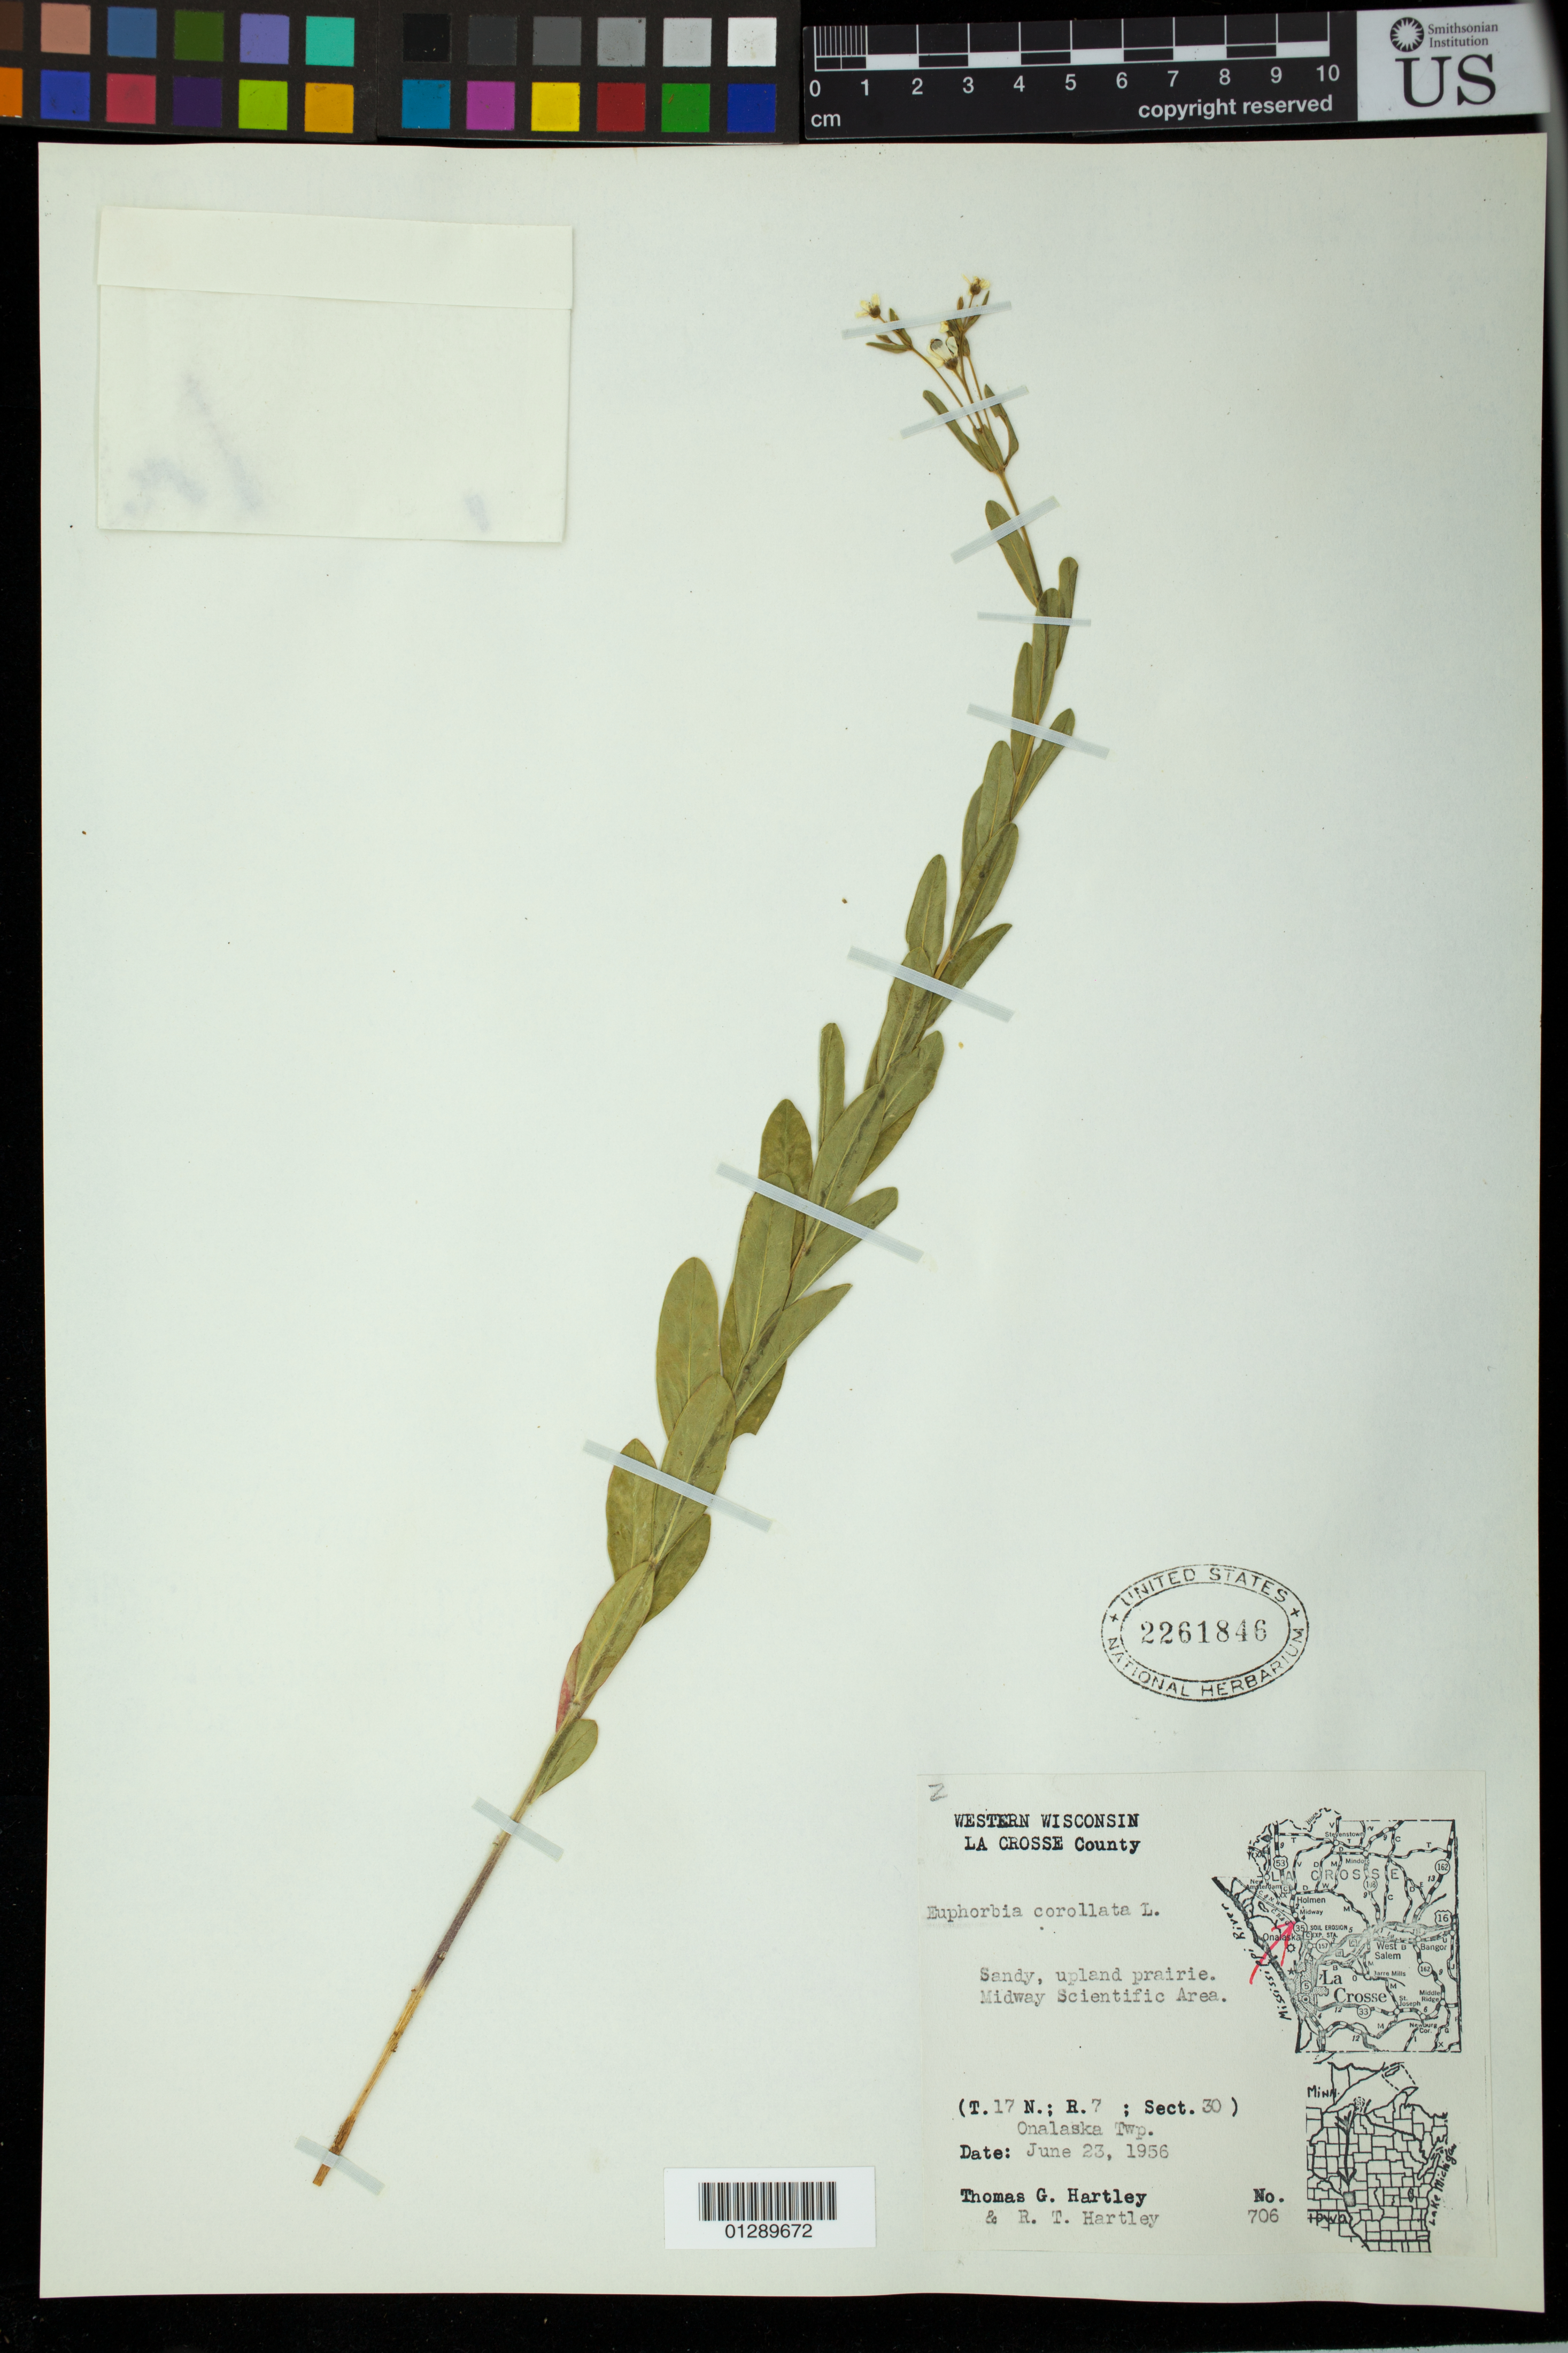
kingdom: Plantae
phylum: Tracheophyta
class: Magnoliopsida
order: Malpighiales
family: Euphorbiaceae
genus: Euphorbia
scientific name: Euphorbia corollata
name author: L.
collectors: T. G. Hartley & R. T. Hartley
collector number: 706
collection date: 1956-06-23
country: United States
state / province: Wisconsin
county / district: La Crosse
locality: Midway Scientific Area.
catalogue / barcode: US 2261846